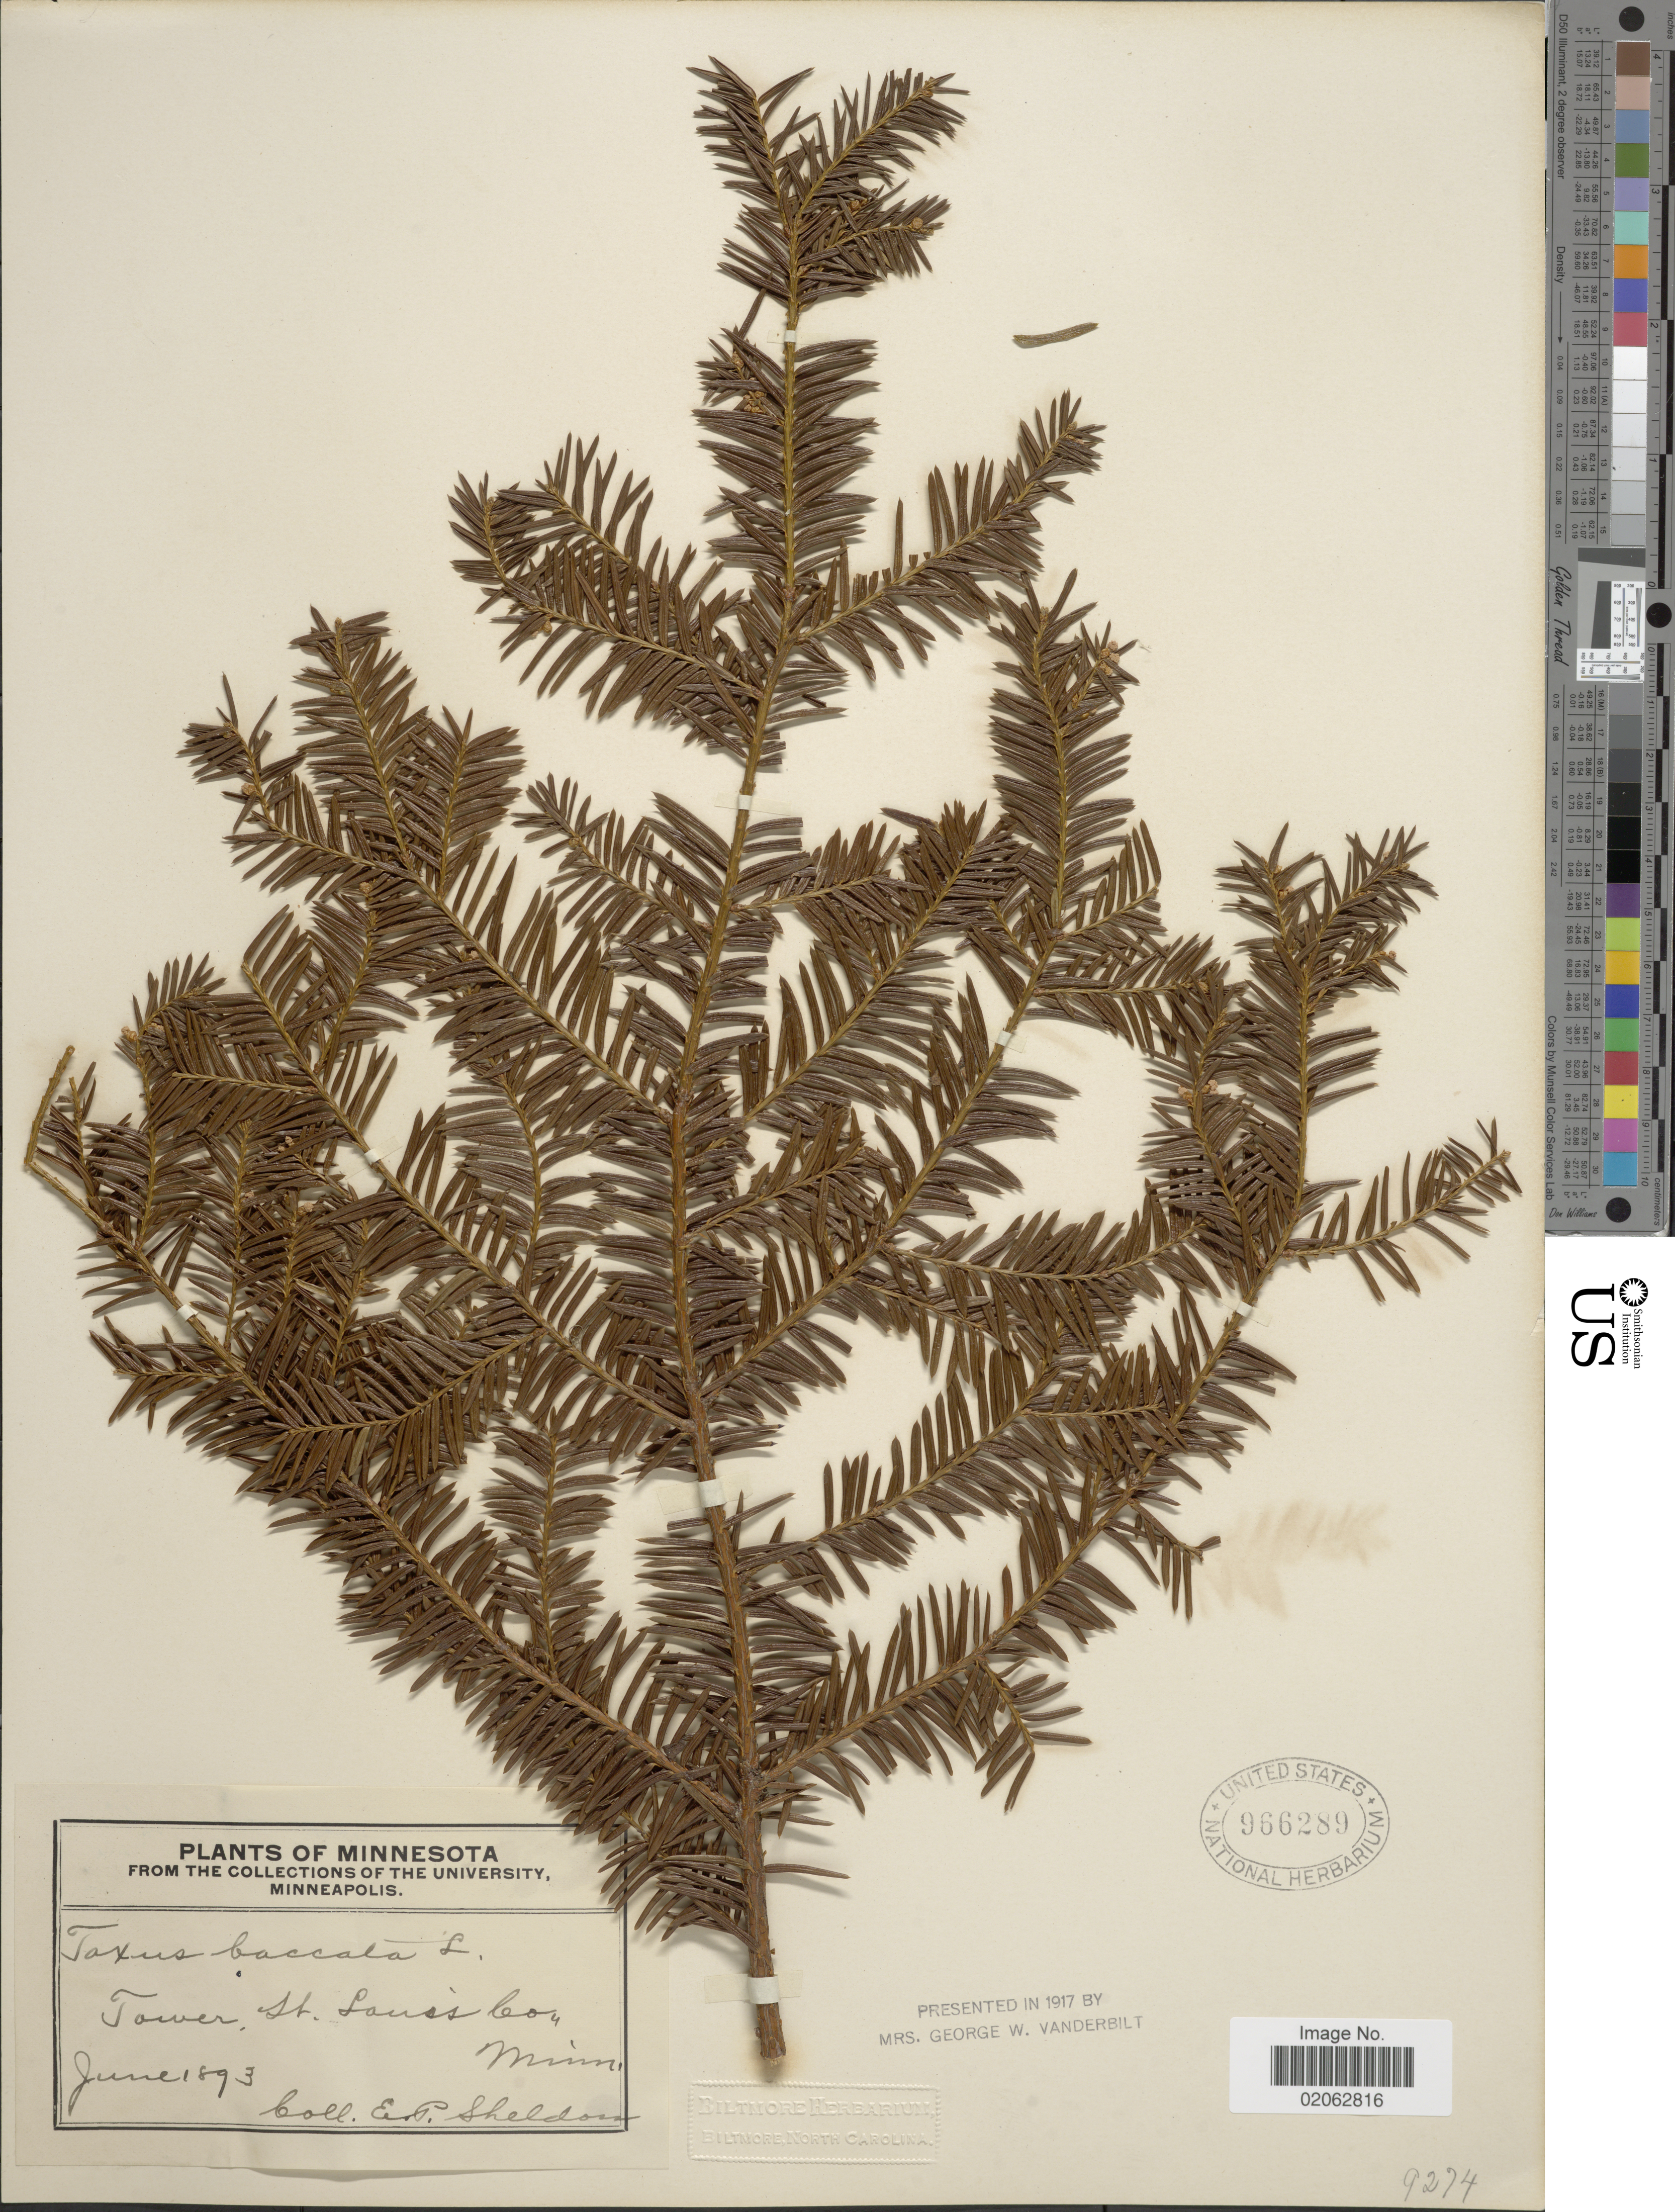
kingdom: Plantae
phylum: Tracheophyta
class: Pinopsida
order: Pinales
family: Taxaceae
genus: Taxus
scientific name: Taxus canadensis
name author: Marshall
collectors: E. P. Sheldon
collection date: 1893-06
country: United States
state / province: Minnesota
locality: Tower St. Louis Co.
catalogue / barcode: US 966289